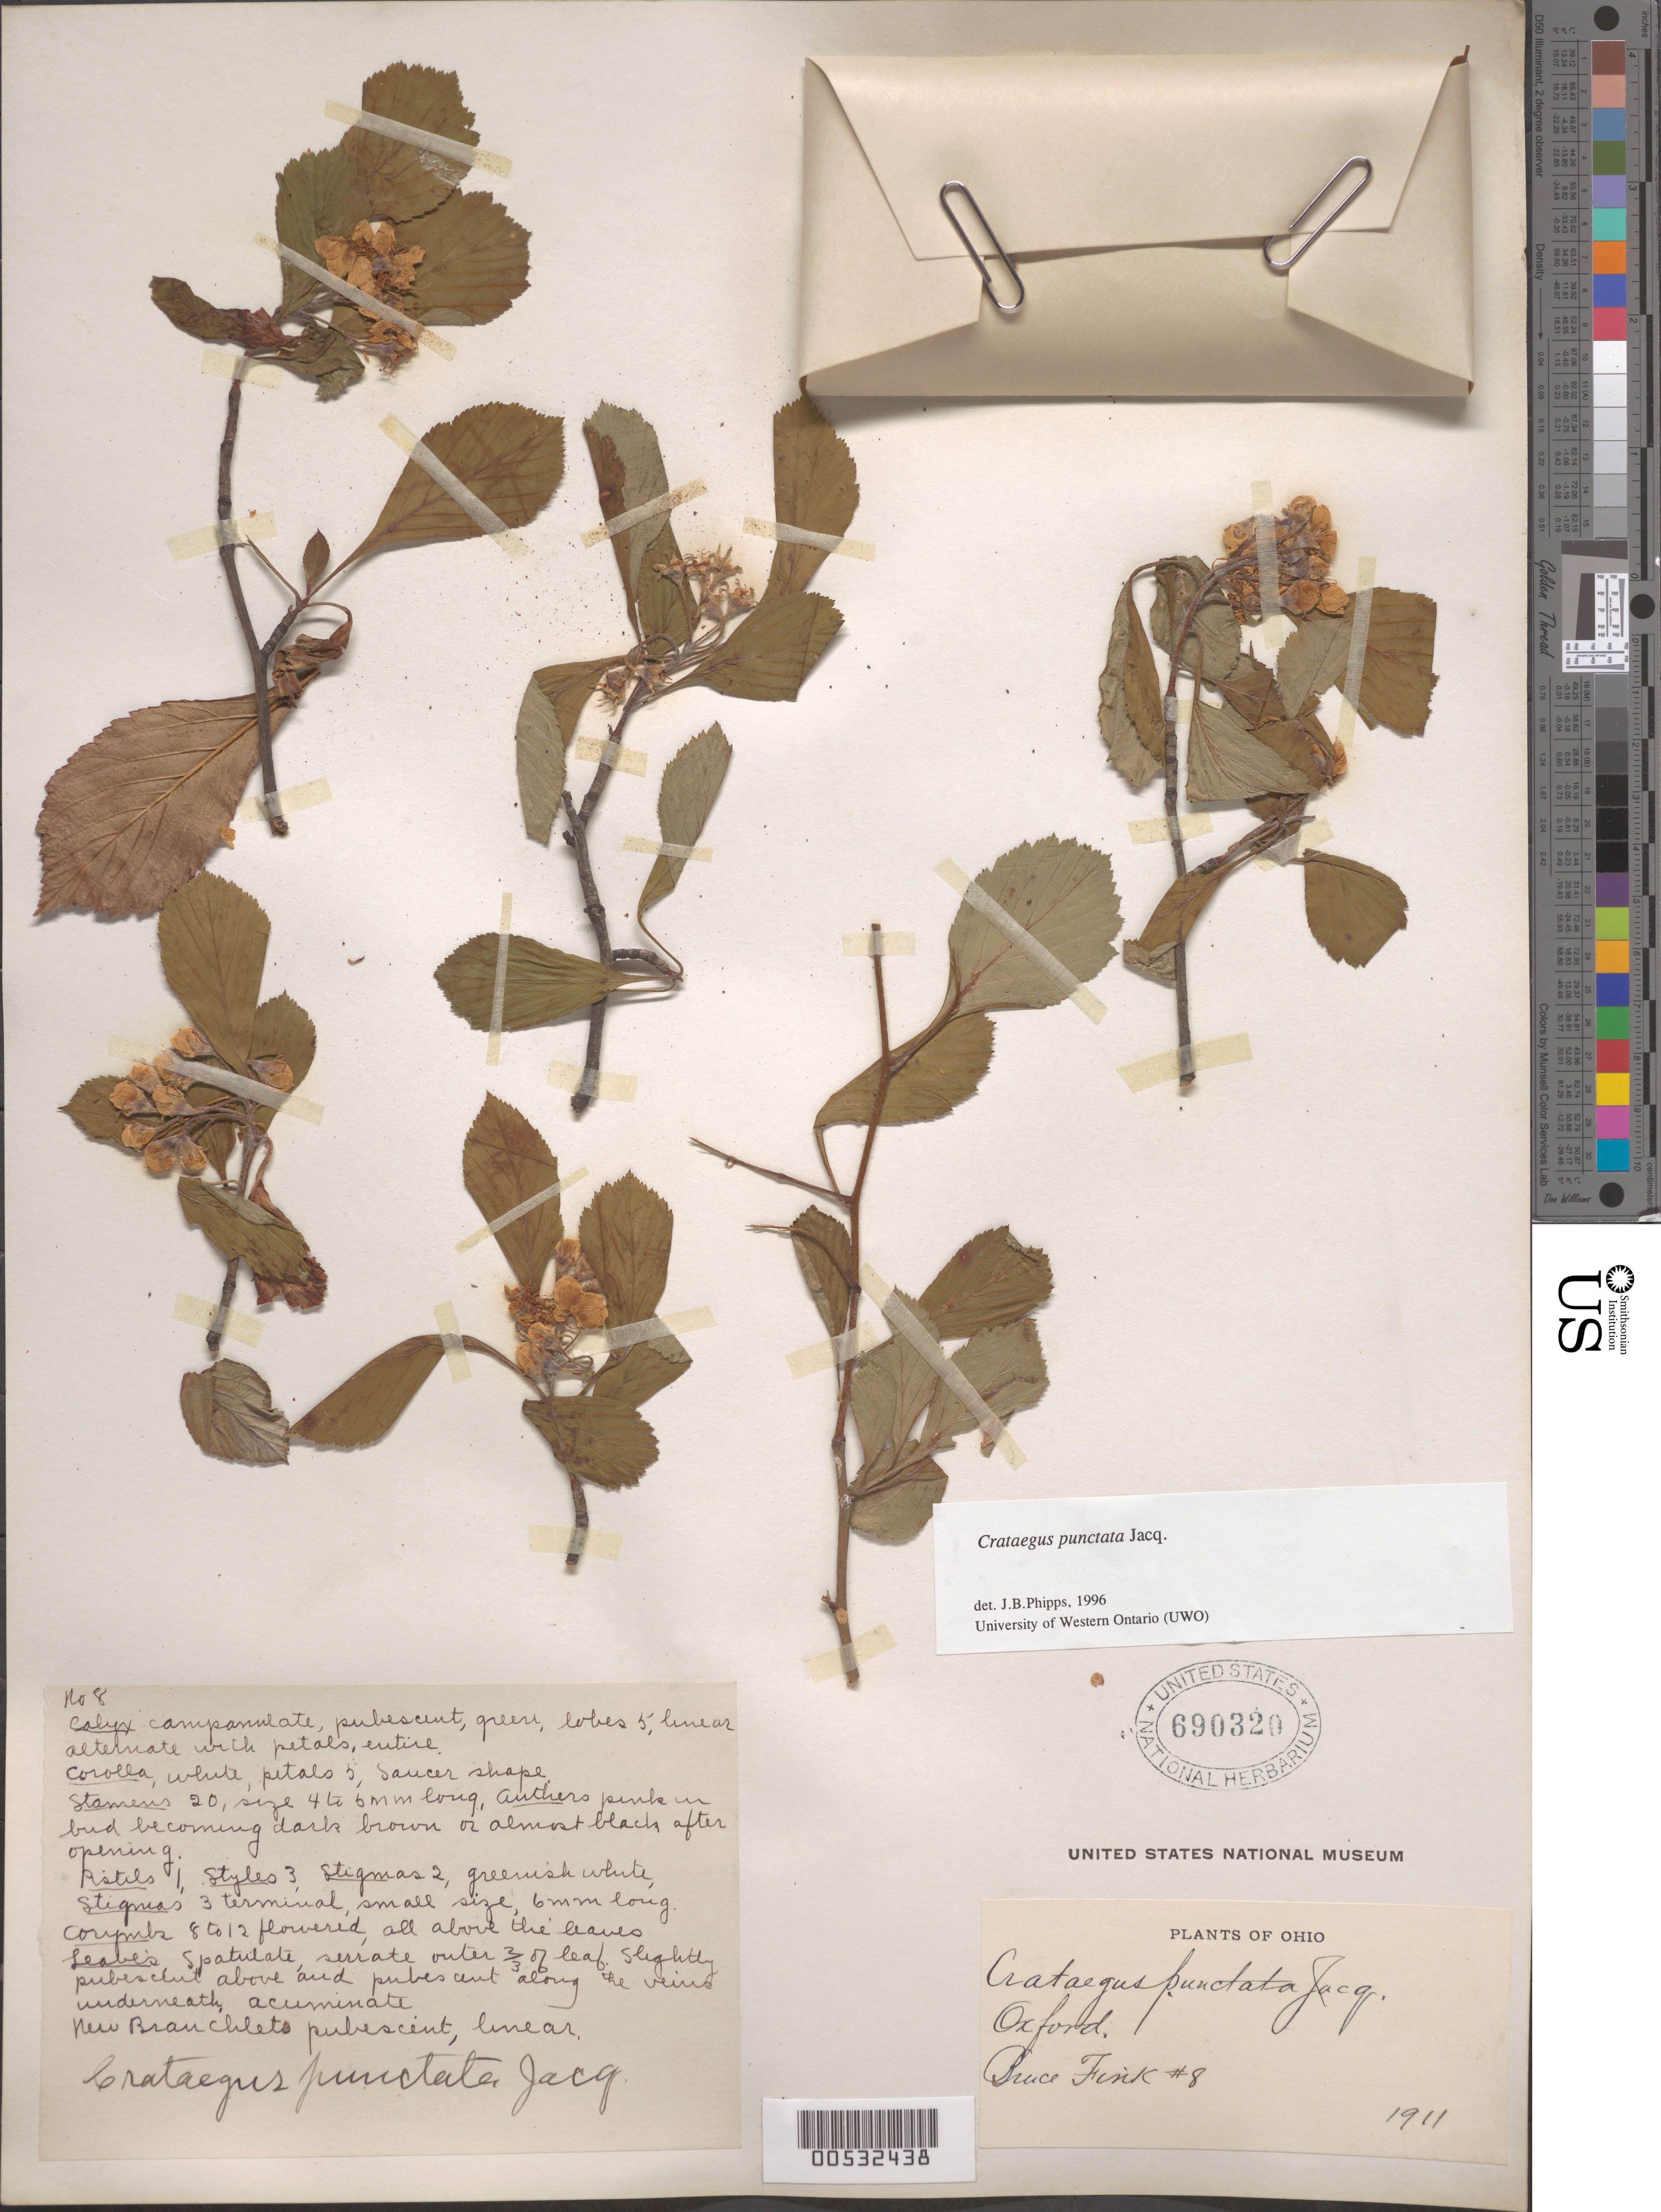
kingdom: Plantae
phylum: Tracheophyta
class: Magnoliopsida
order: Rosales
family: Rosaceae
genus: Crataegus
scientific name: Crataegus punctata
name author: Jacq.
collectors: B. Fink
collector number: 8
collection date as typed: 1911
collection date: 1911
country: United States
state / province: Ohio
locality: Oxford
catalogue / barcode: US 690320